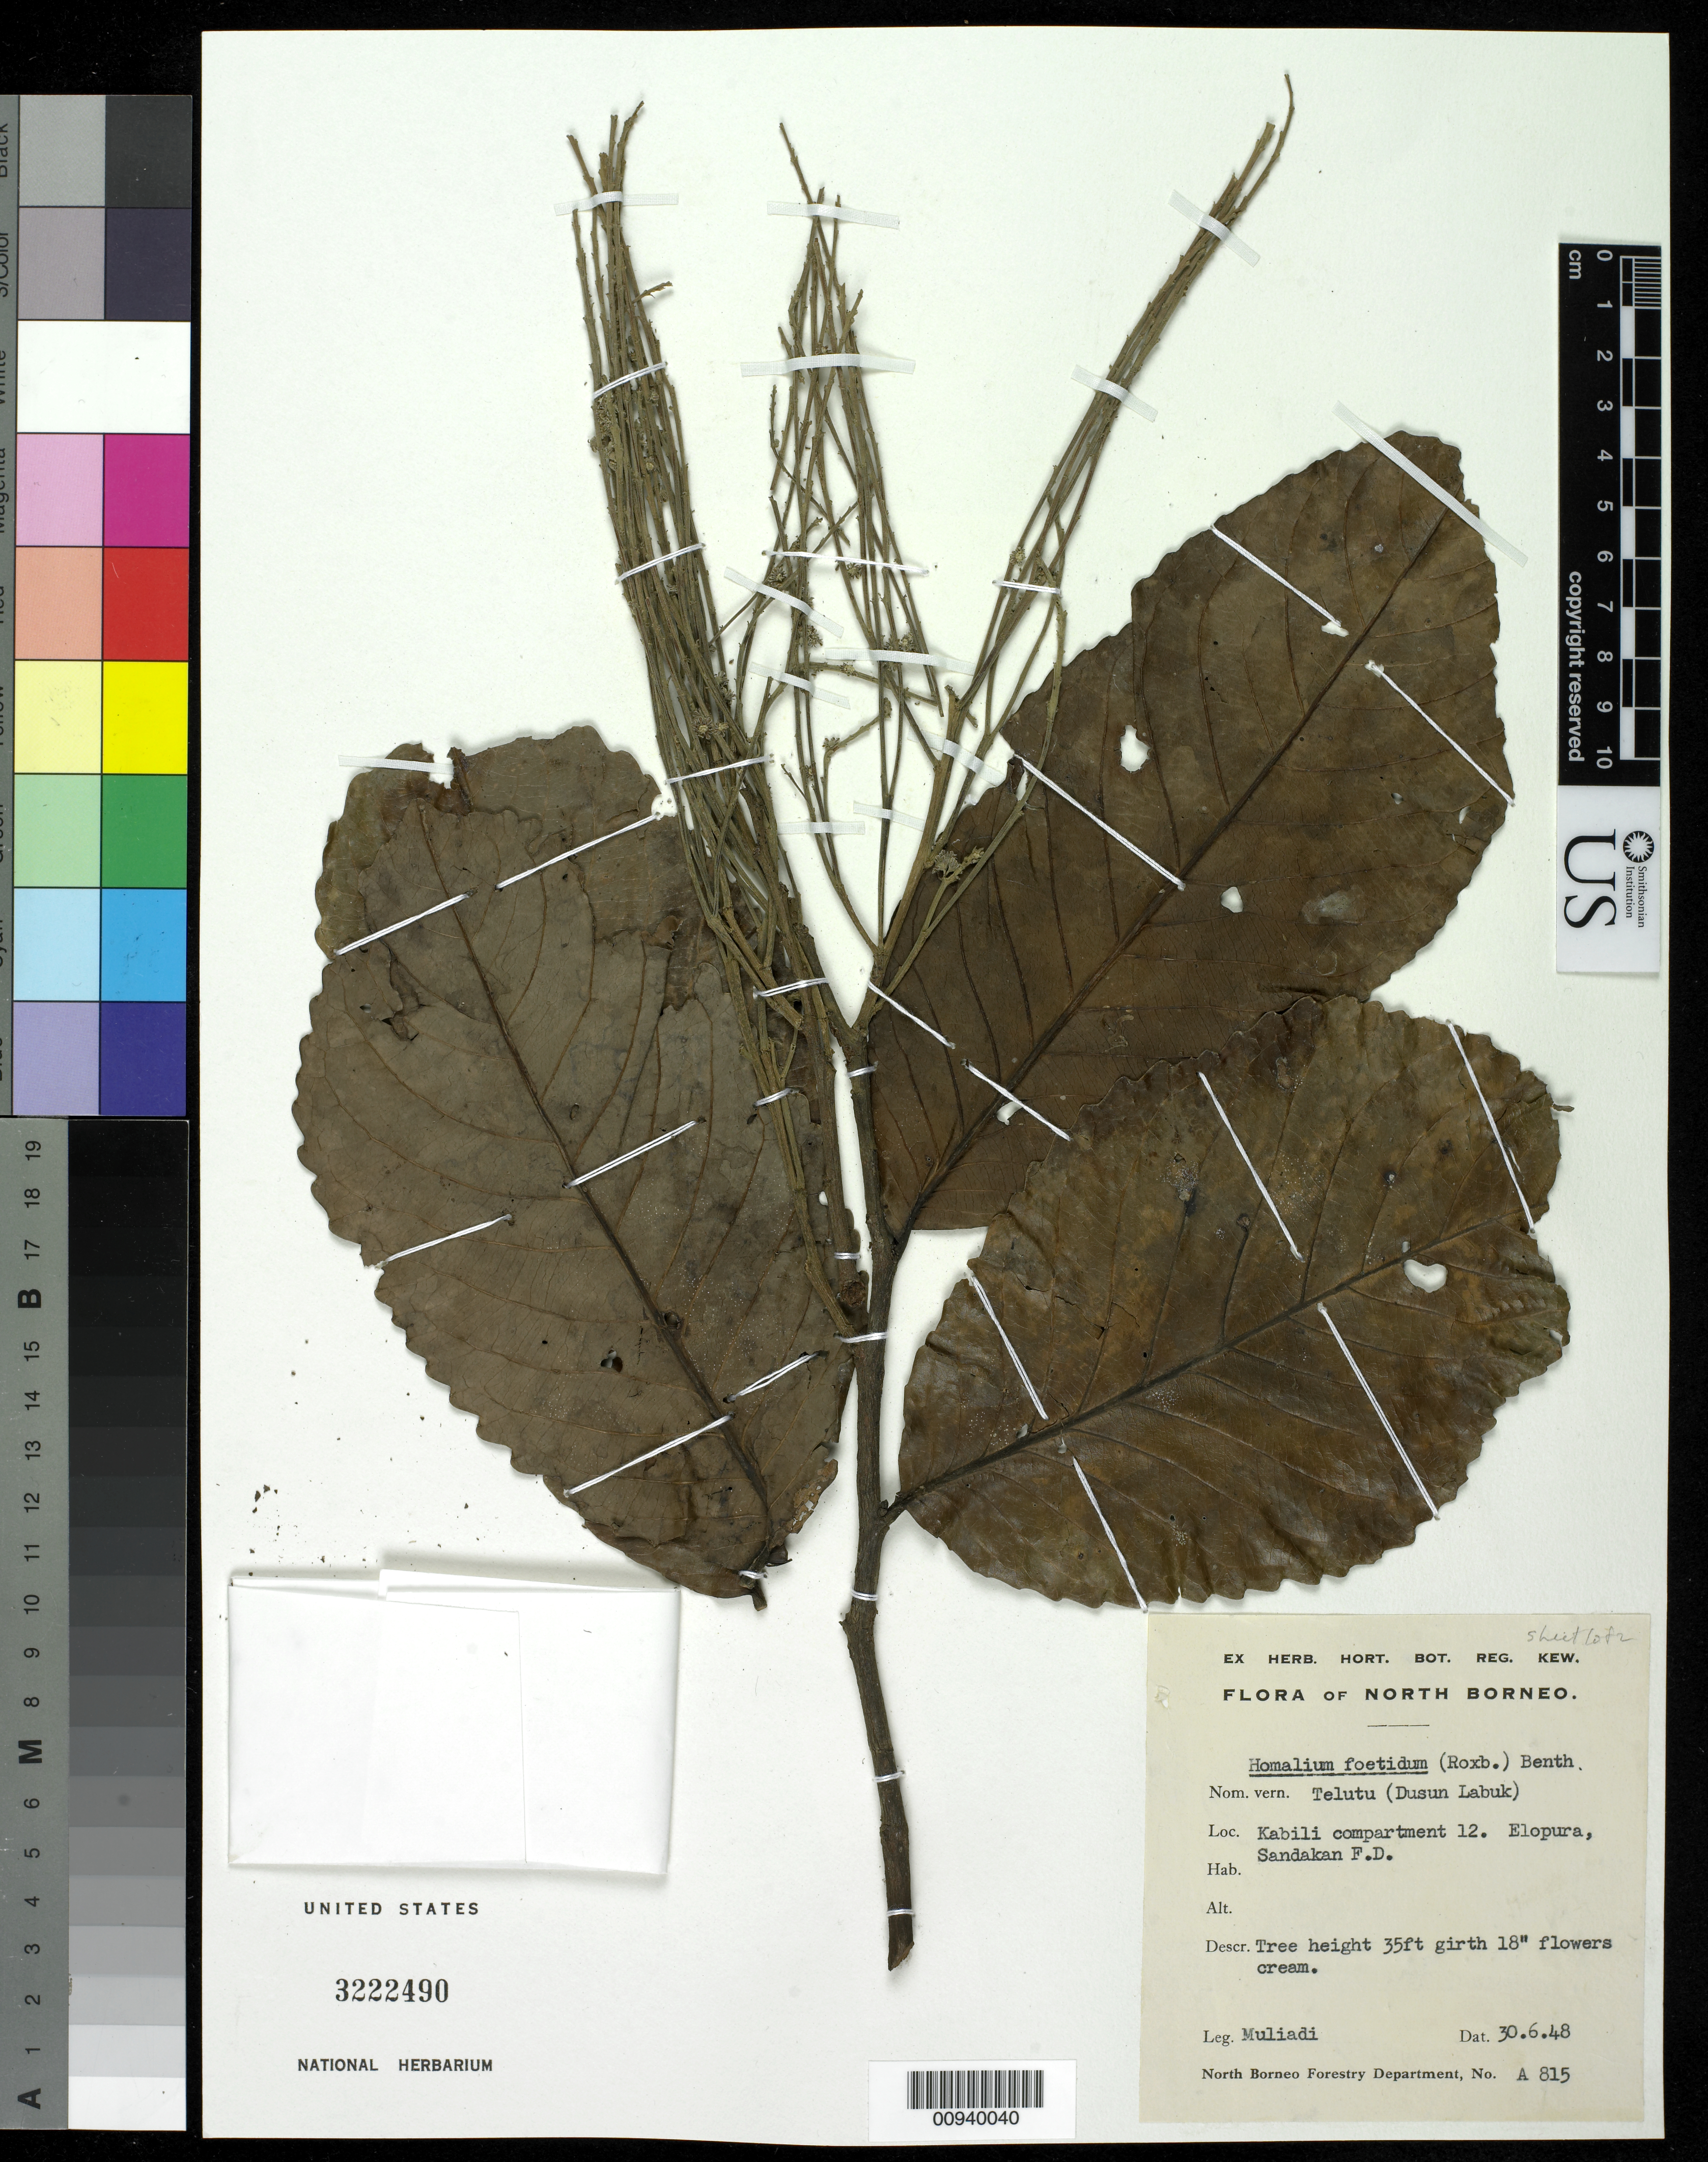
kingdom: Plantae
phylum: Tracheophyta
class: Magnoliopsida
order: Malpighiales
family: Salicaceae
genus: Homalium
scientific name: Homalium foetidum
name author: (Roxb.) Benth.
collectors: -. Muliadi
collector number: A 815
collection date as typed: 29 Jun 1948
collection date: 1948-06-29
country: Malaysia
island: Borneo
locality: Kabili compartment 12. Elopura, Sandakan F. D.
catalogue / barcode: US 3222490